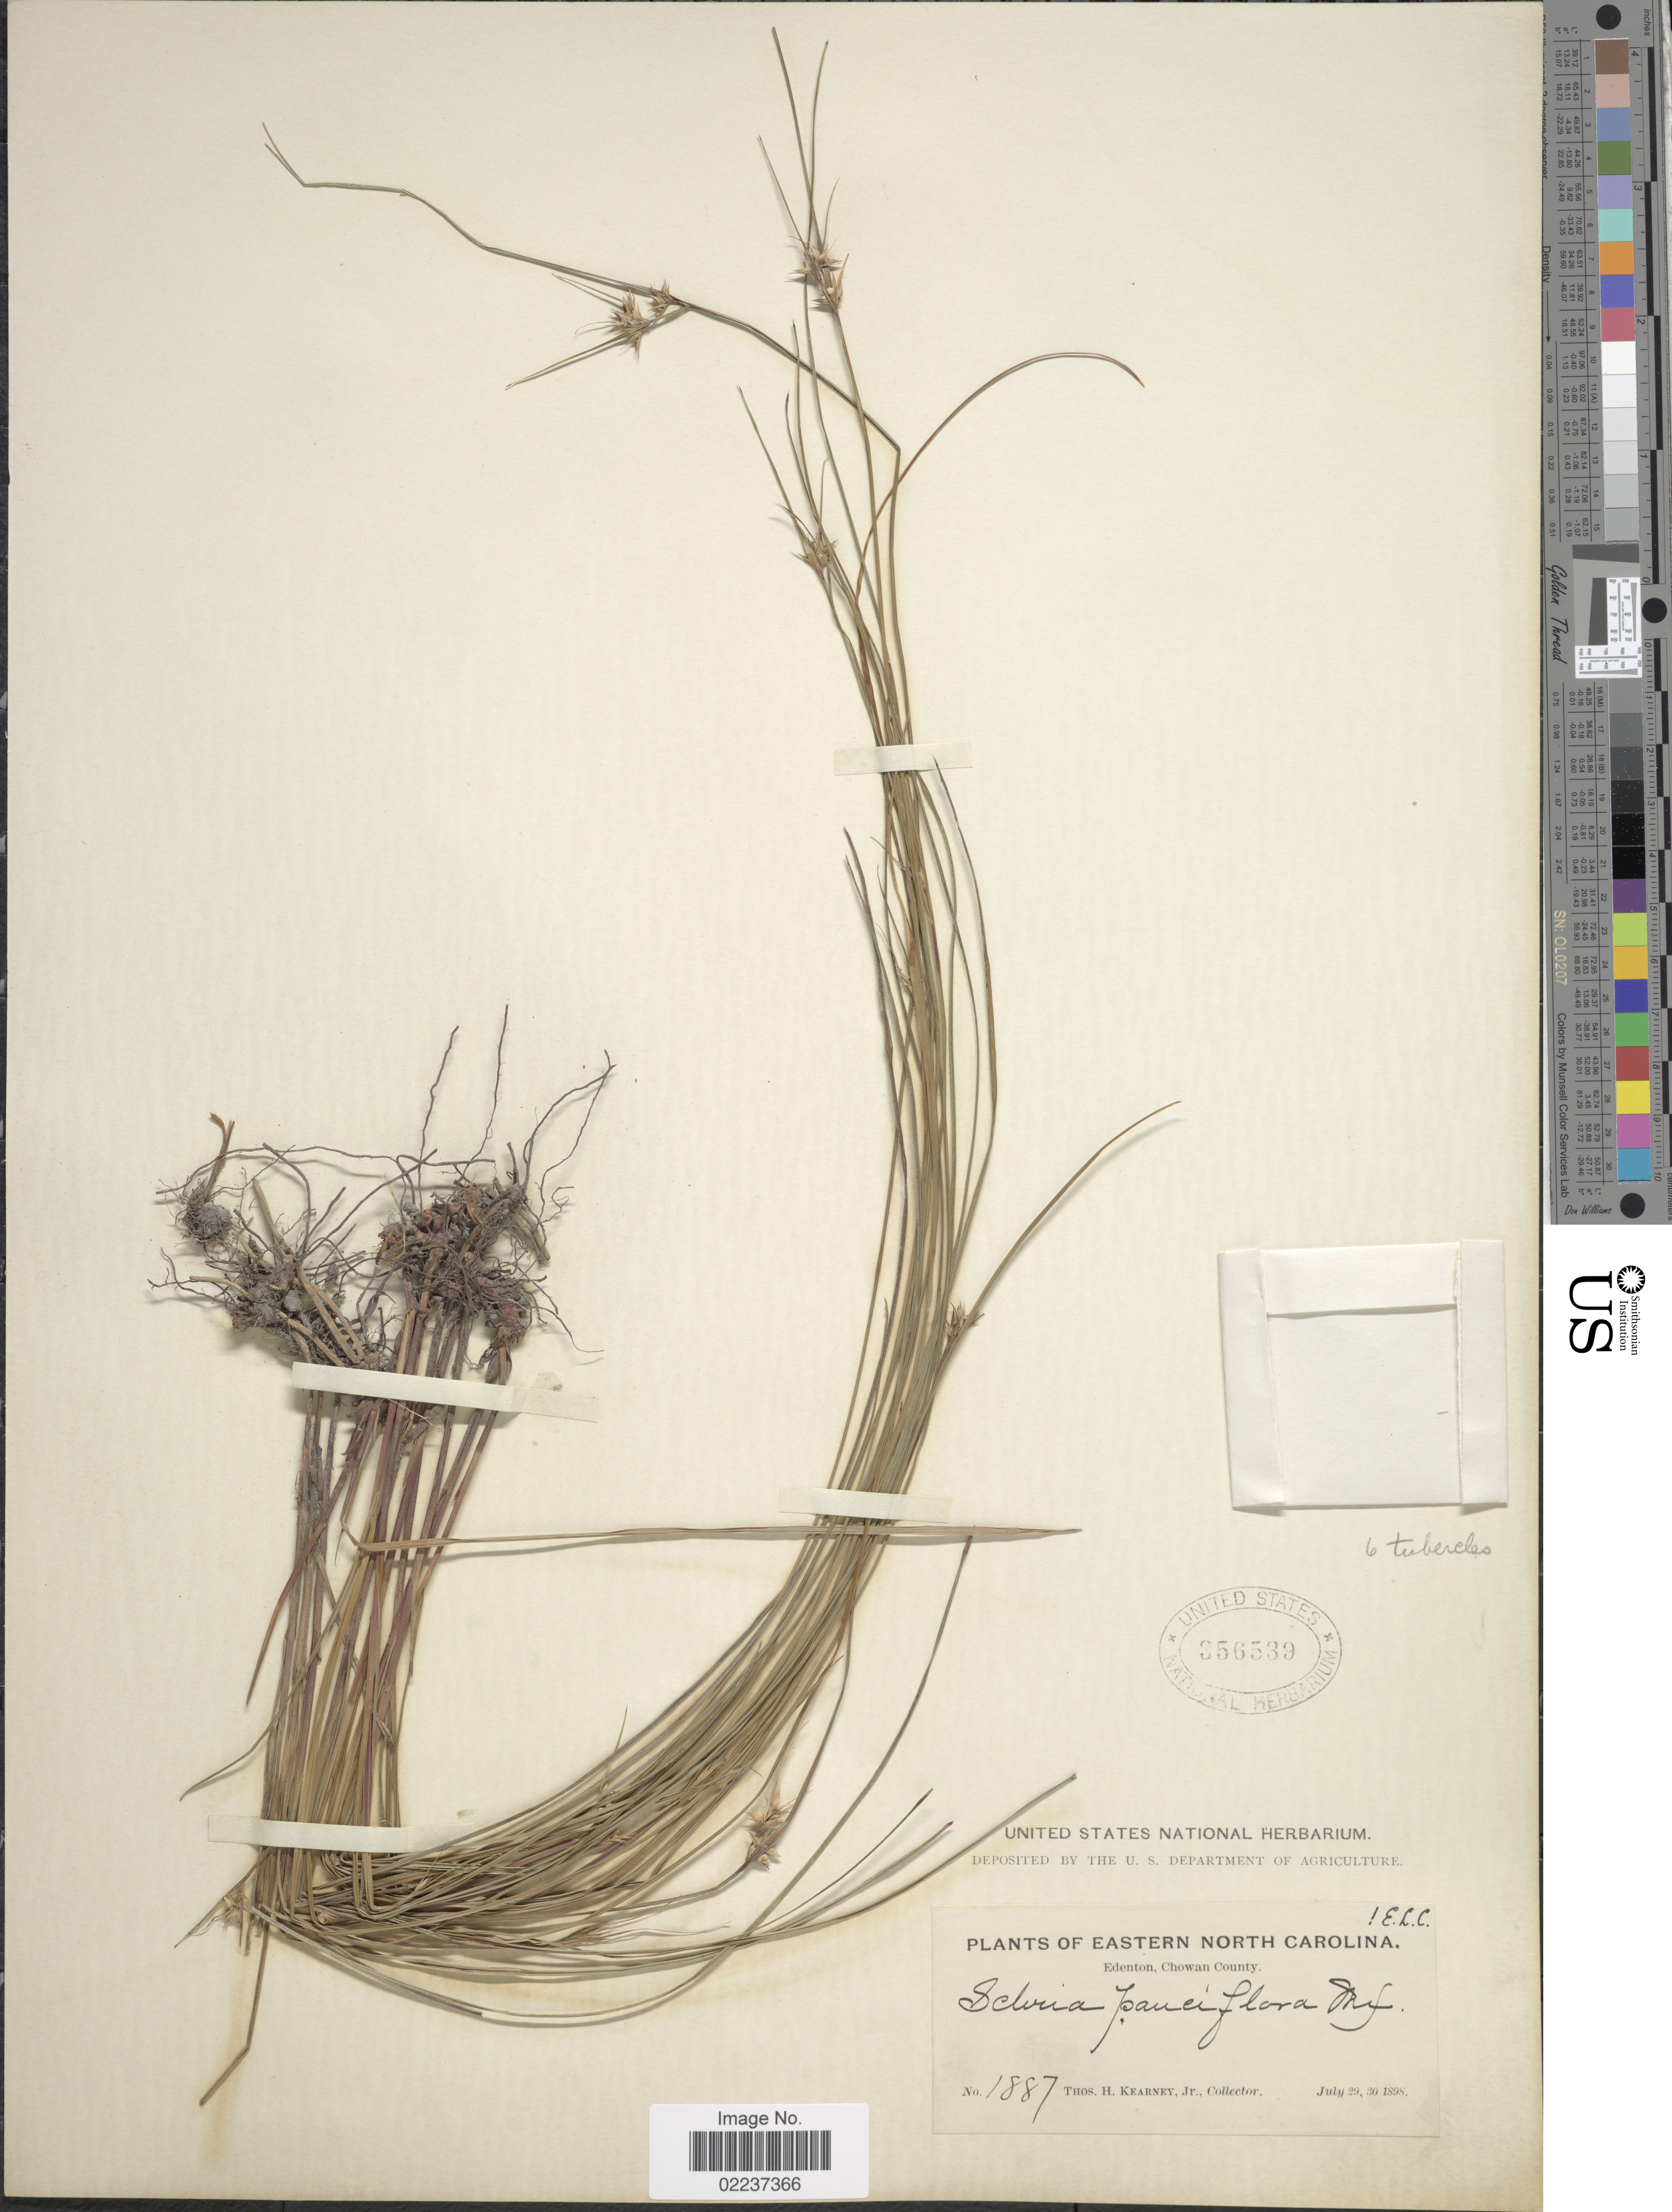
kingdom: Plantae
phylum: Tracheophyta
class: Liliopsida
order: Poales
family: Cyperaceae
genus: Scleria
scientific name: Scleria pauciflora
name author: Muhl. ex Willd.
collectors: T. H. Kearney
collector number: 1887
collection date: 1898-07-29/1898-07-30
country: United States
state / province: North Carolina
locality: Eastern North Carolina, Edenton, Chowan County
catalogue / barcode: US 356539